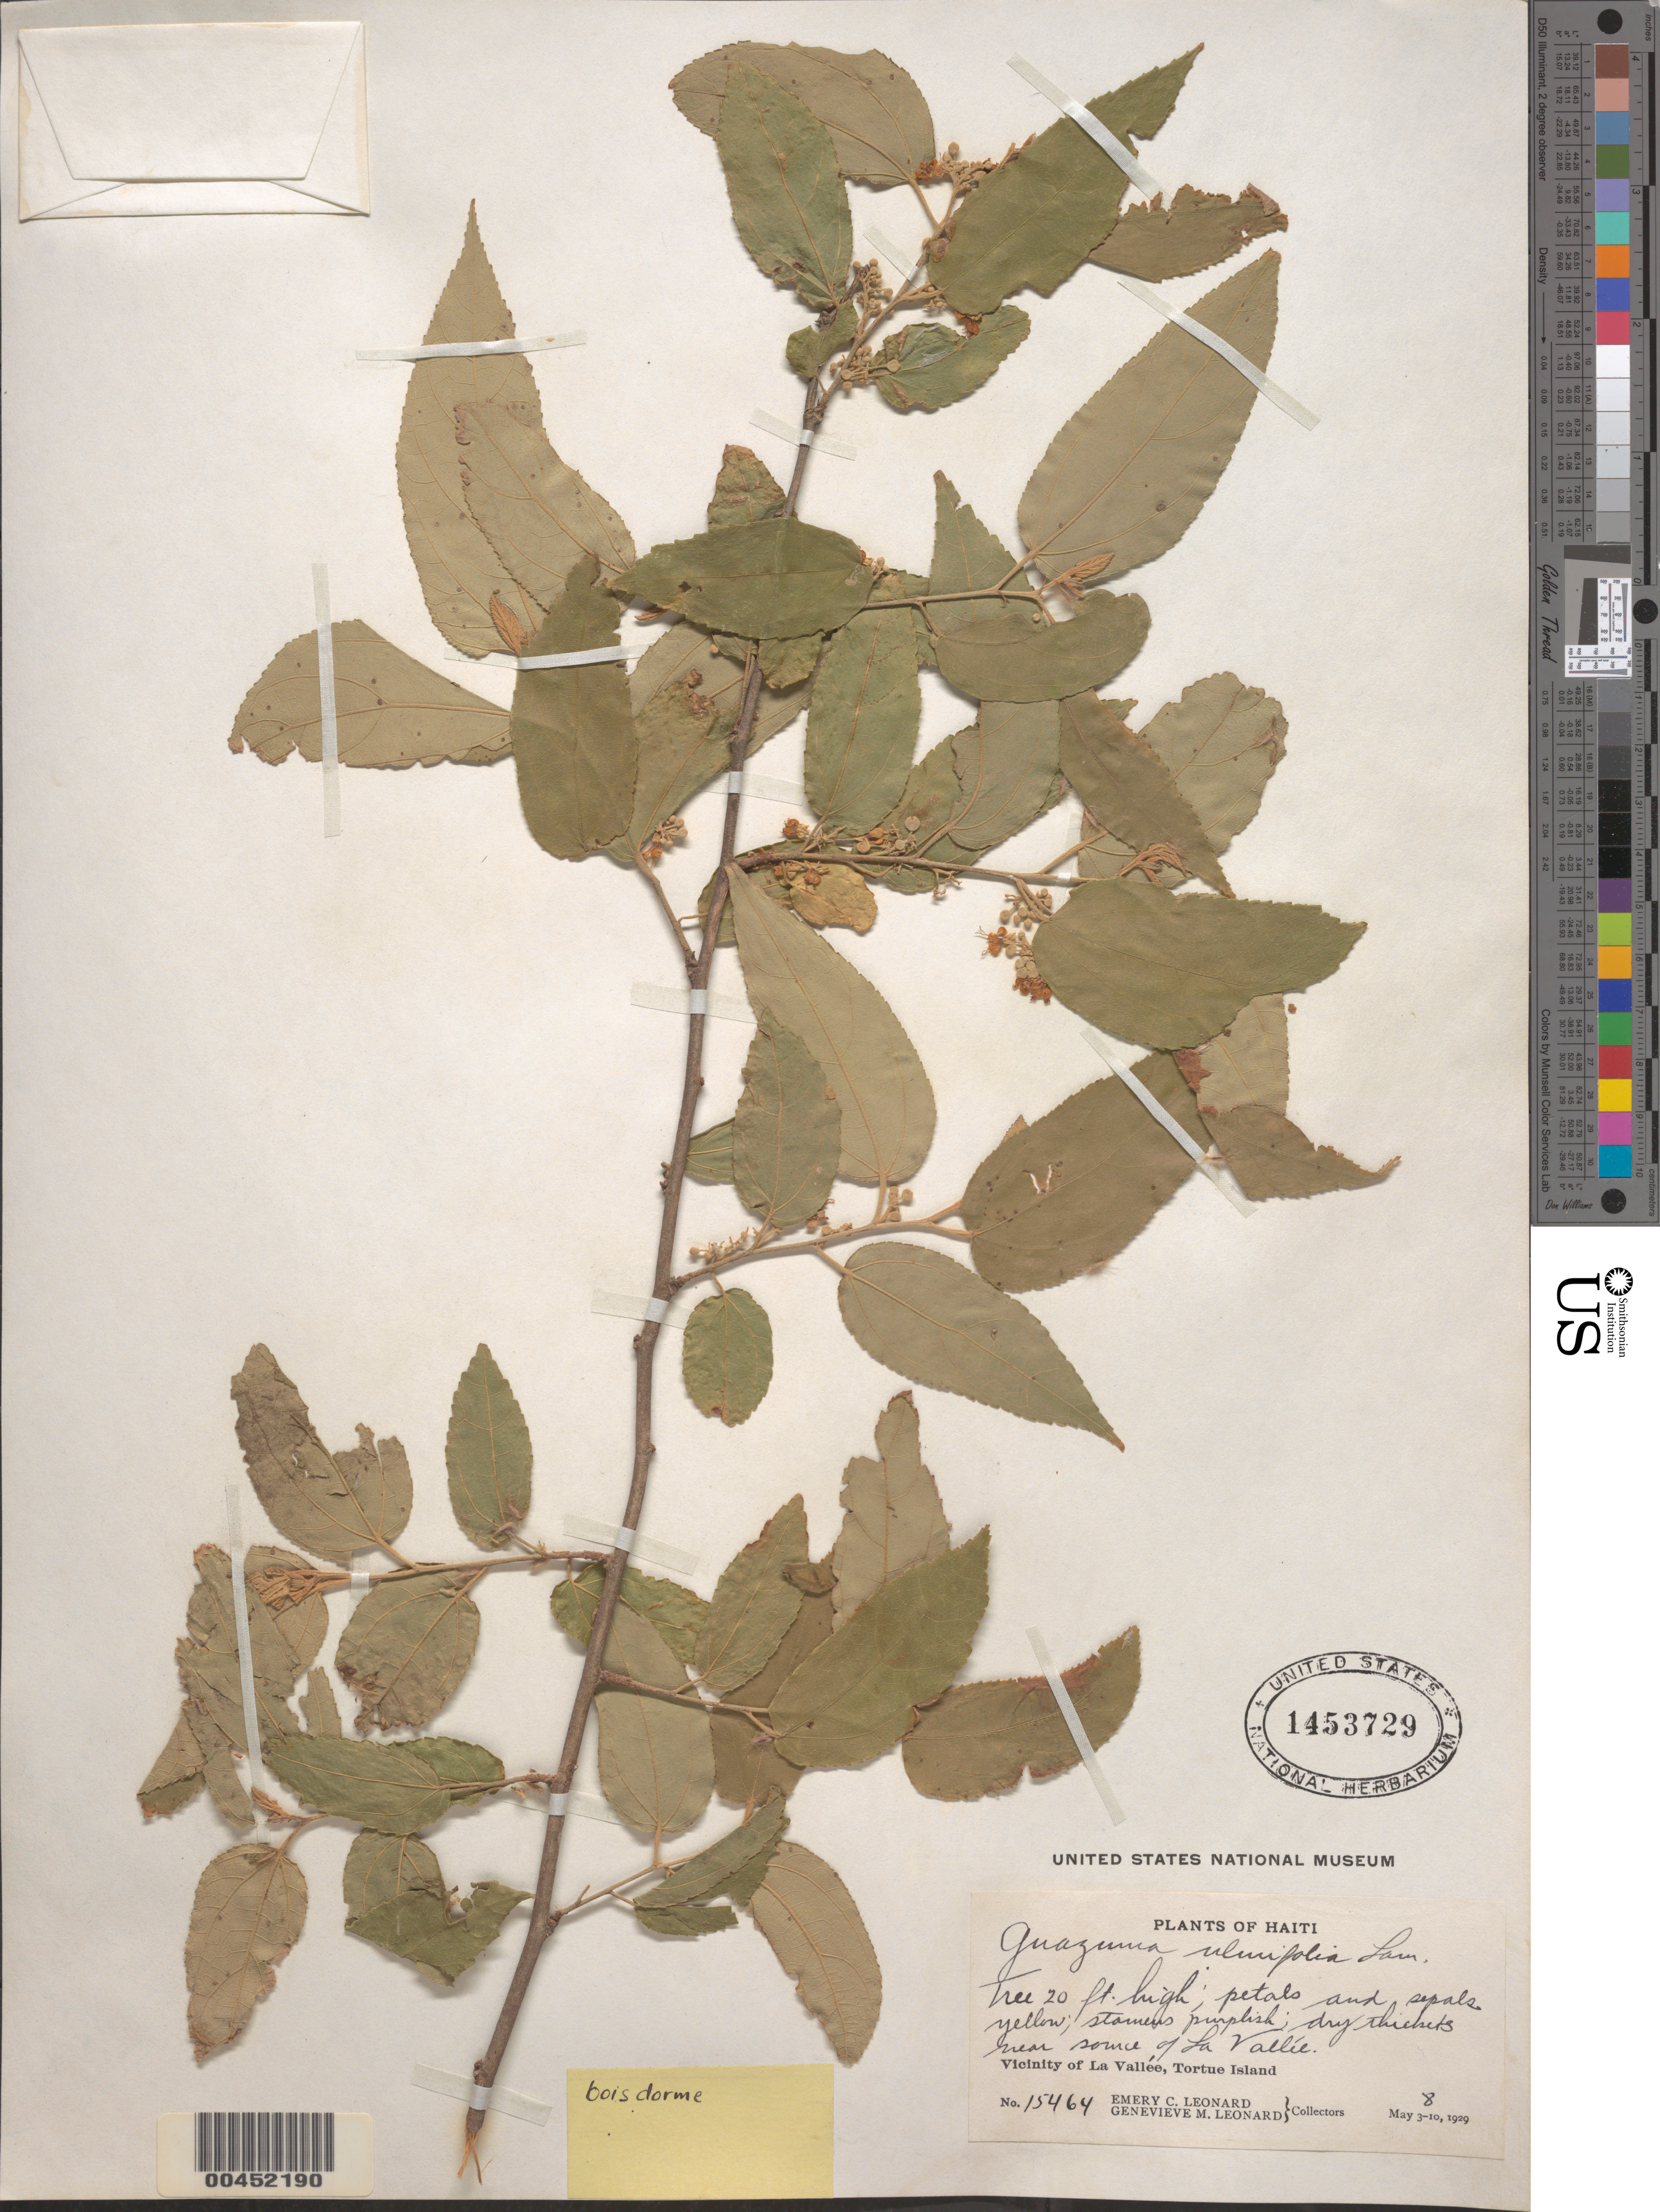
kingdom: Plantae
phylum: Tracheophyta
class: Magnoliopsida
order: Malvales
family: Malvaceae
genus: Guazuma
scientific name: Guazuma ulmifolia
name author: Lam.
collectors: E. C. Leonard & G. M. Leonard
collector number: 15464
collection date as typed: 08 May 1929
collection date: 1929-05-08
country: Haiti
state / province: Nord-Ouest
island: Tortuga Island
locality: Vicinity of La Vallée, near source of La Vallée. [Tortue I. = Tortuga I.]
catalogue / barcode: US 1453729